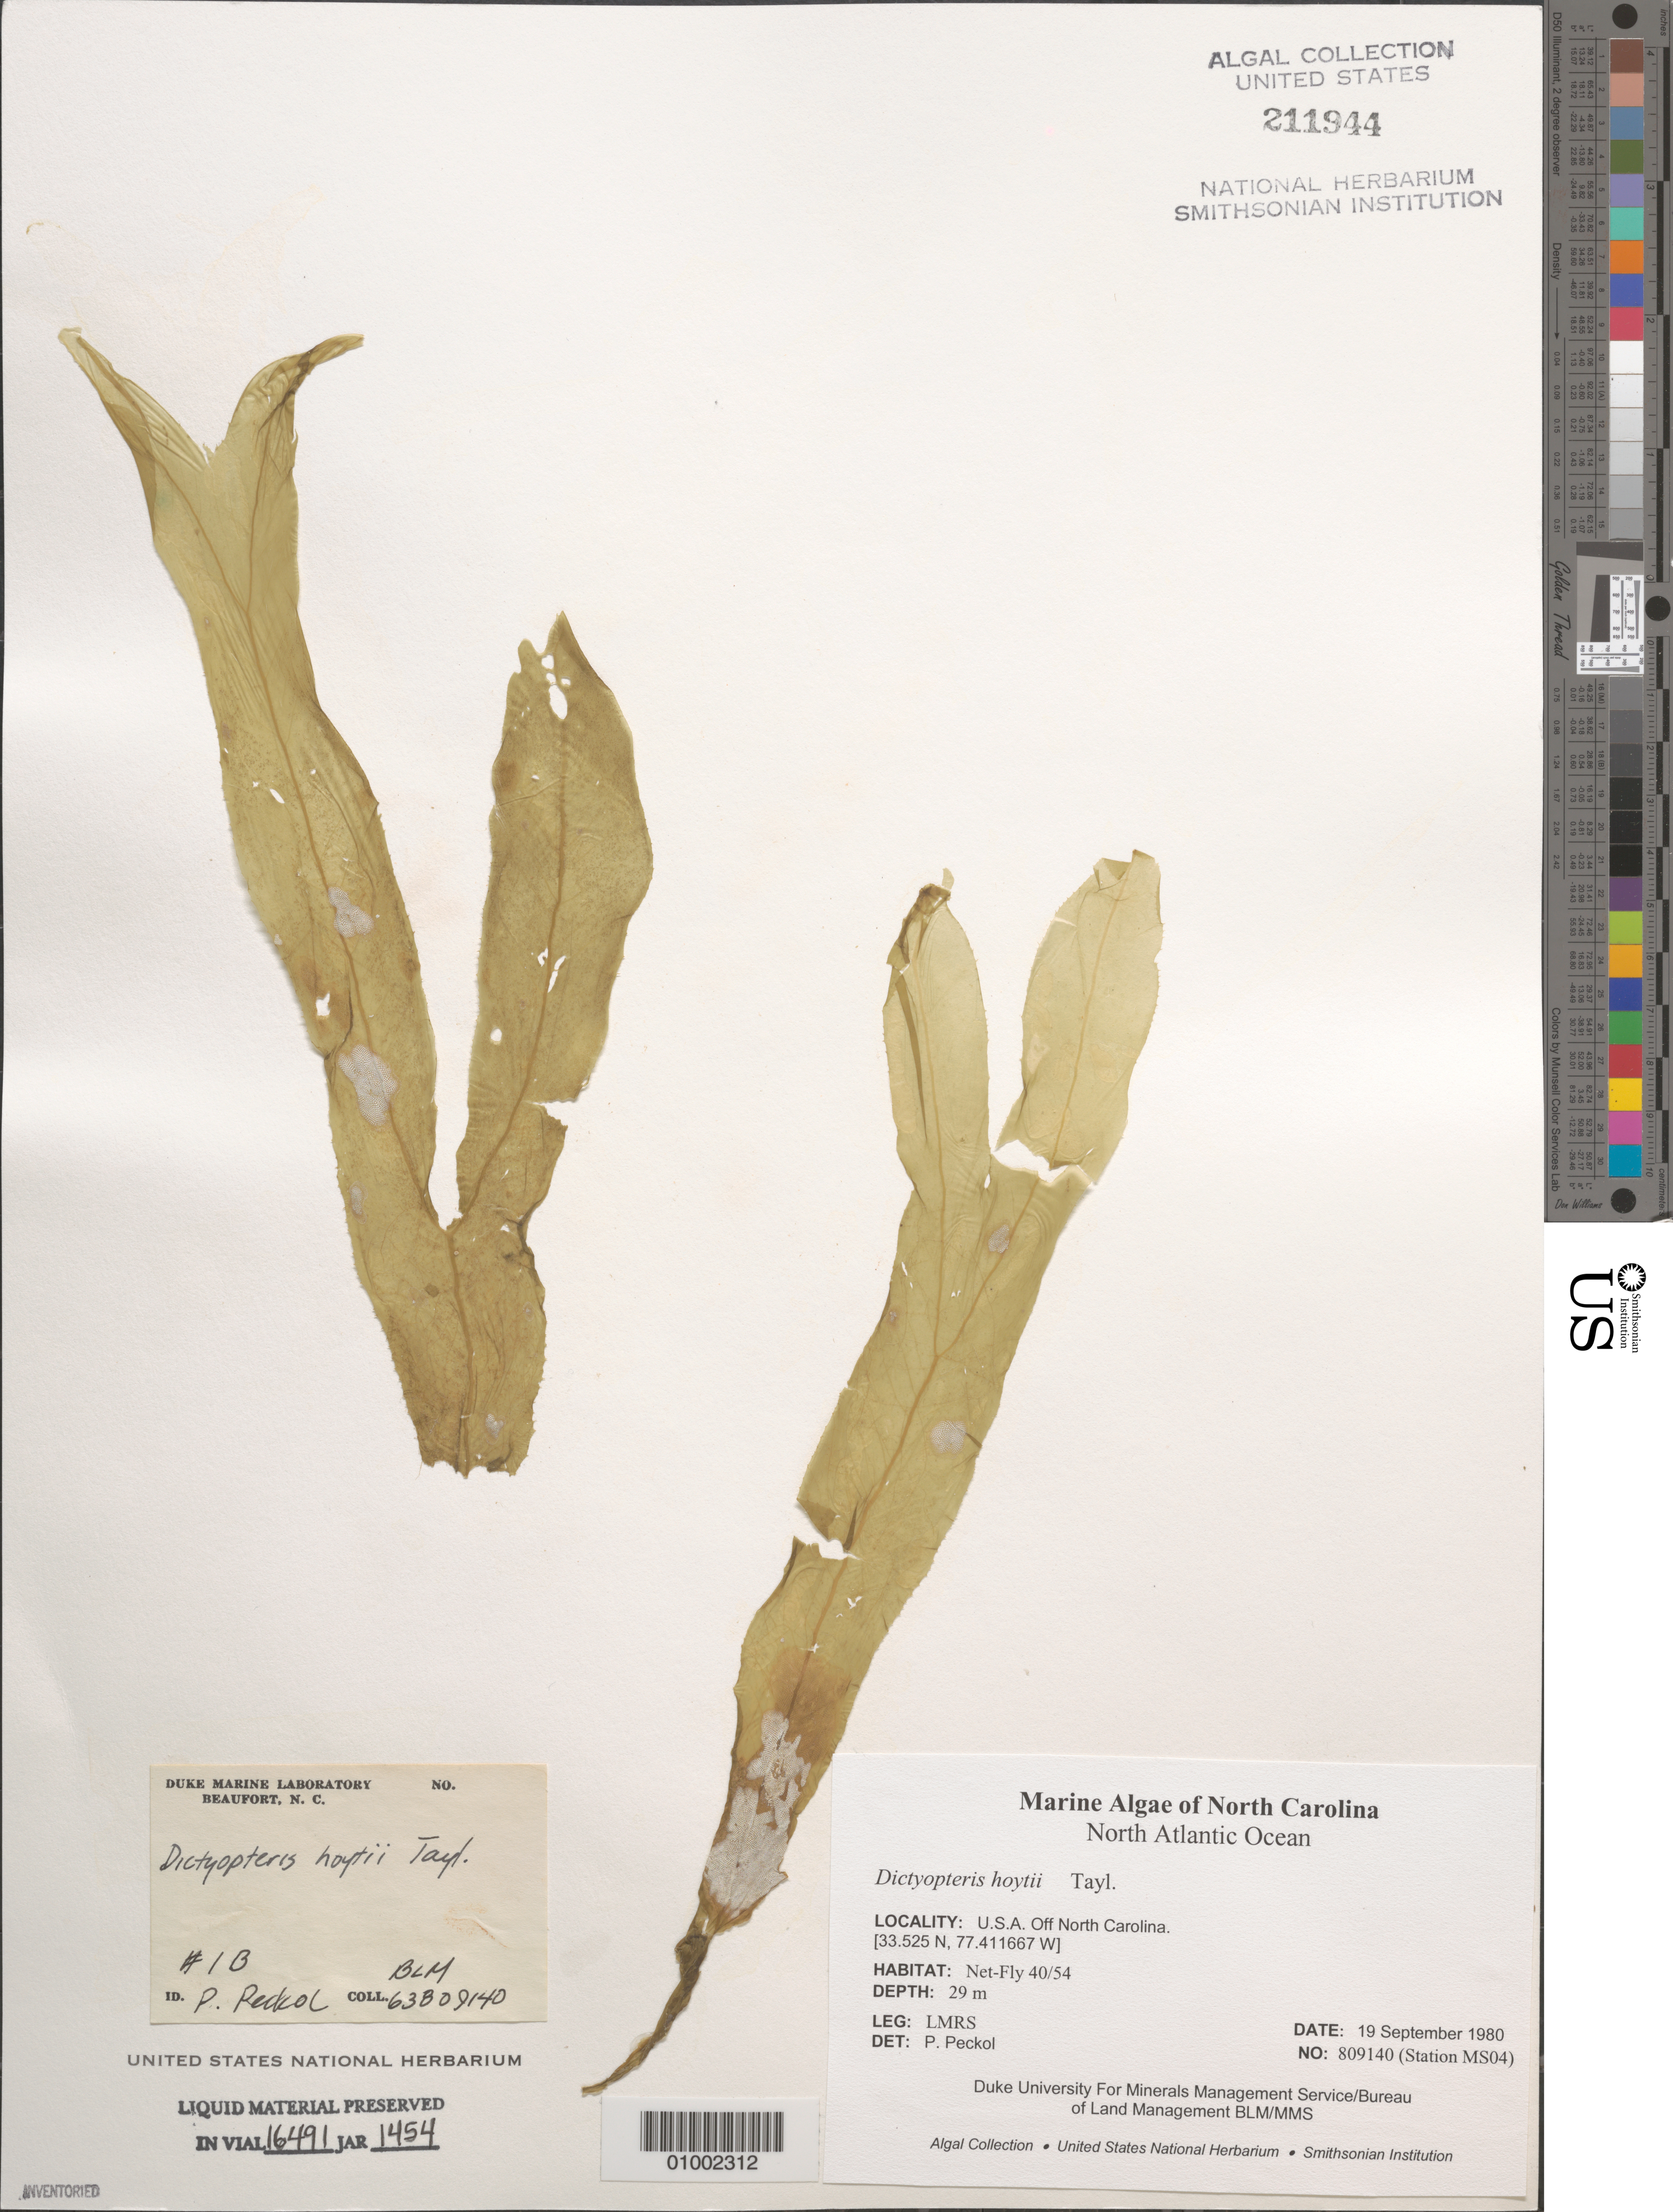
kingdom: Chromista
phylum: Ochrophyta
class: Phaeophyceae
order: Dictyotales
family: Dictyotaceae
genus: Dictyopteris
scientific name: Dictyopteris hoytii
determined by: Peckol, P.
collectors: LMRS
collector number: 809140 (Station MS04)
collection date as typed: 19 Sep 1980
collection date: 1980-09-19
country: United States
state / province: North Carolina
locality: North Atlantic Ocean off North Carolina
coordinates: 33.525 N, 77.411667 W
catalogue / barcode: US 211944